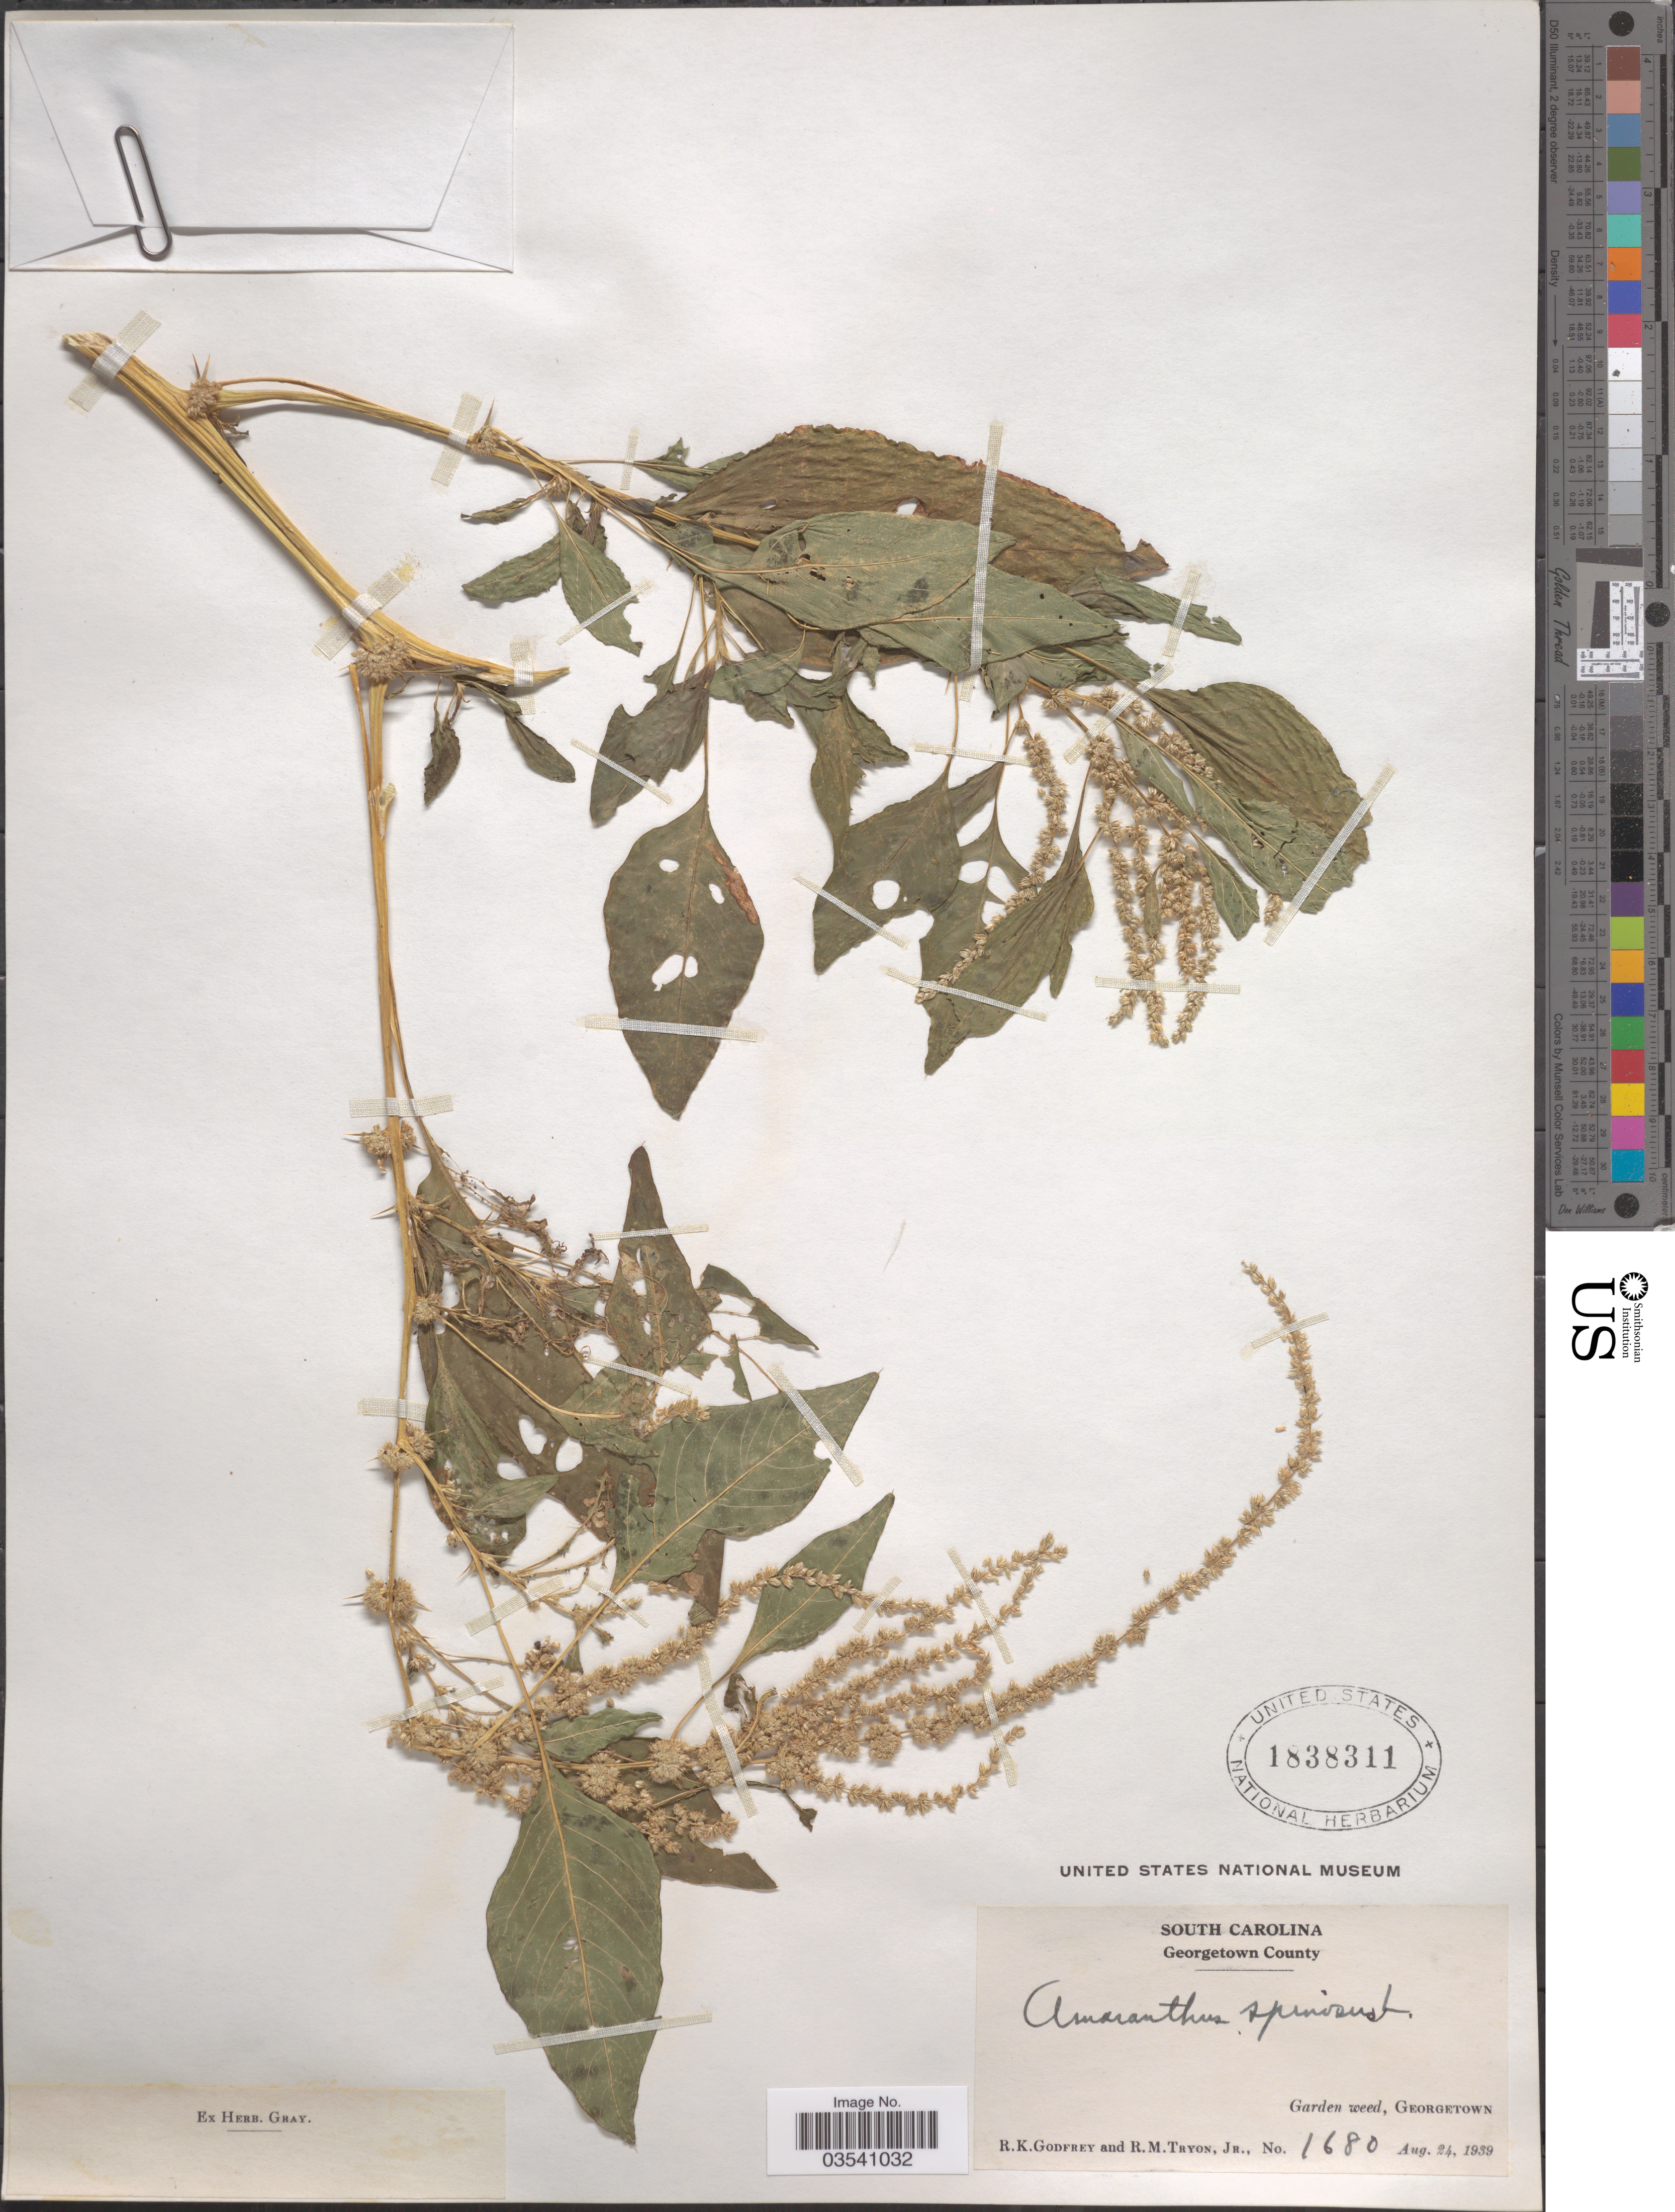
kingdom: Plantae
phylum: Tracheophyta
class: Magnoliopsida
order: Caryophyllales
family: Amaranthaceae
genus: Amaranthus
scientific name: Amaranthus spinosus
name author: L.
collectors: R. K. Godfrey & R. Tryon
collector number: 1680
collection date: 1939-08-24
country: United States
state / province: South Carolina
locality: Georgetown County. Garden weed, Georgetown.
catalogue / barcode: US 1838311